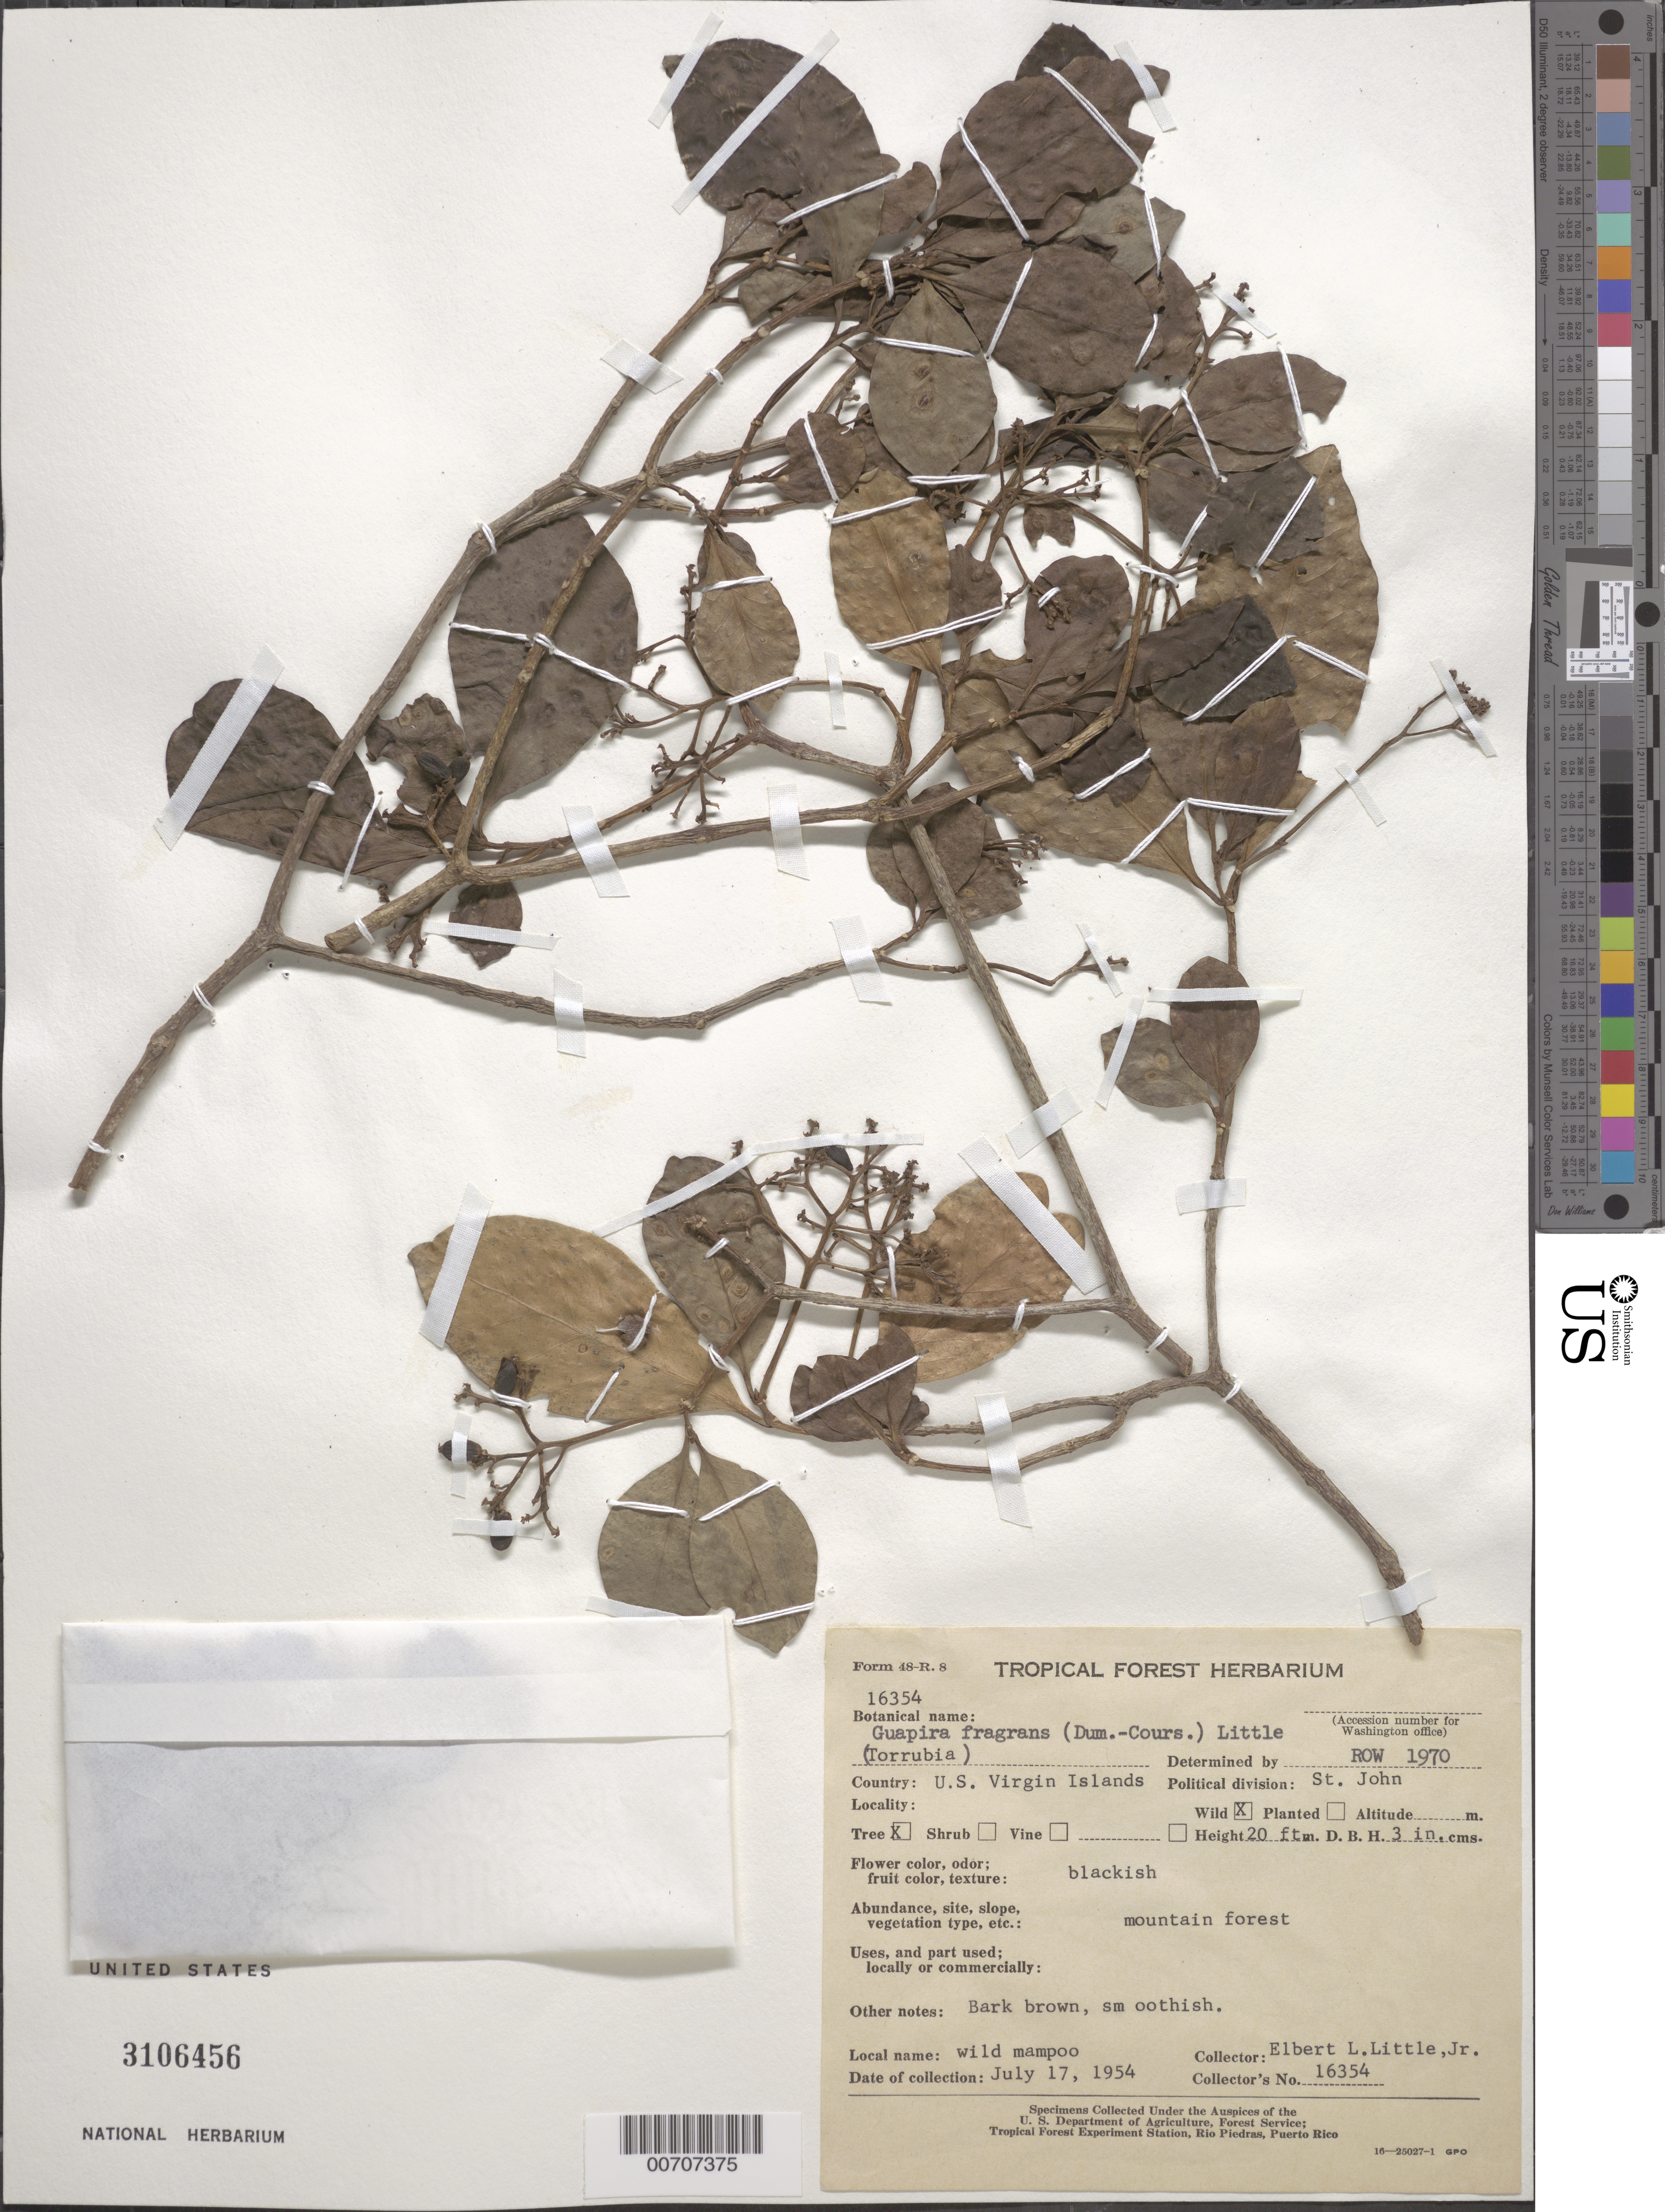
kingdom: Plantae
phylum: Tracheophyta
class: Magnoliopsida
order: Caryophyllales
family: Nyctaginaceae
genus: Guapira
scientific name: Guapira fragrans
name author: (Dum. Cours.) Little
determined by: Woodbury, R. O.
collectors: E. L. Little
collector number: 16354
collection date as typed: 17 Jul 1954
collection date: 1954-07-17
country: U.S. Virgin Islands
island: St. John Island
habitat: Mountain forest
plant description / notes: Common name: wild mampoo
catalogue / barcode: US 3106456